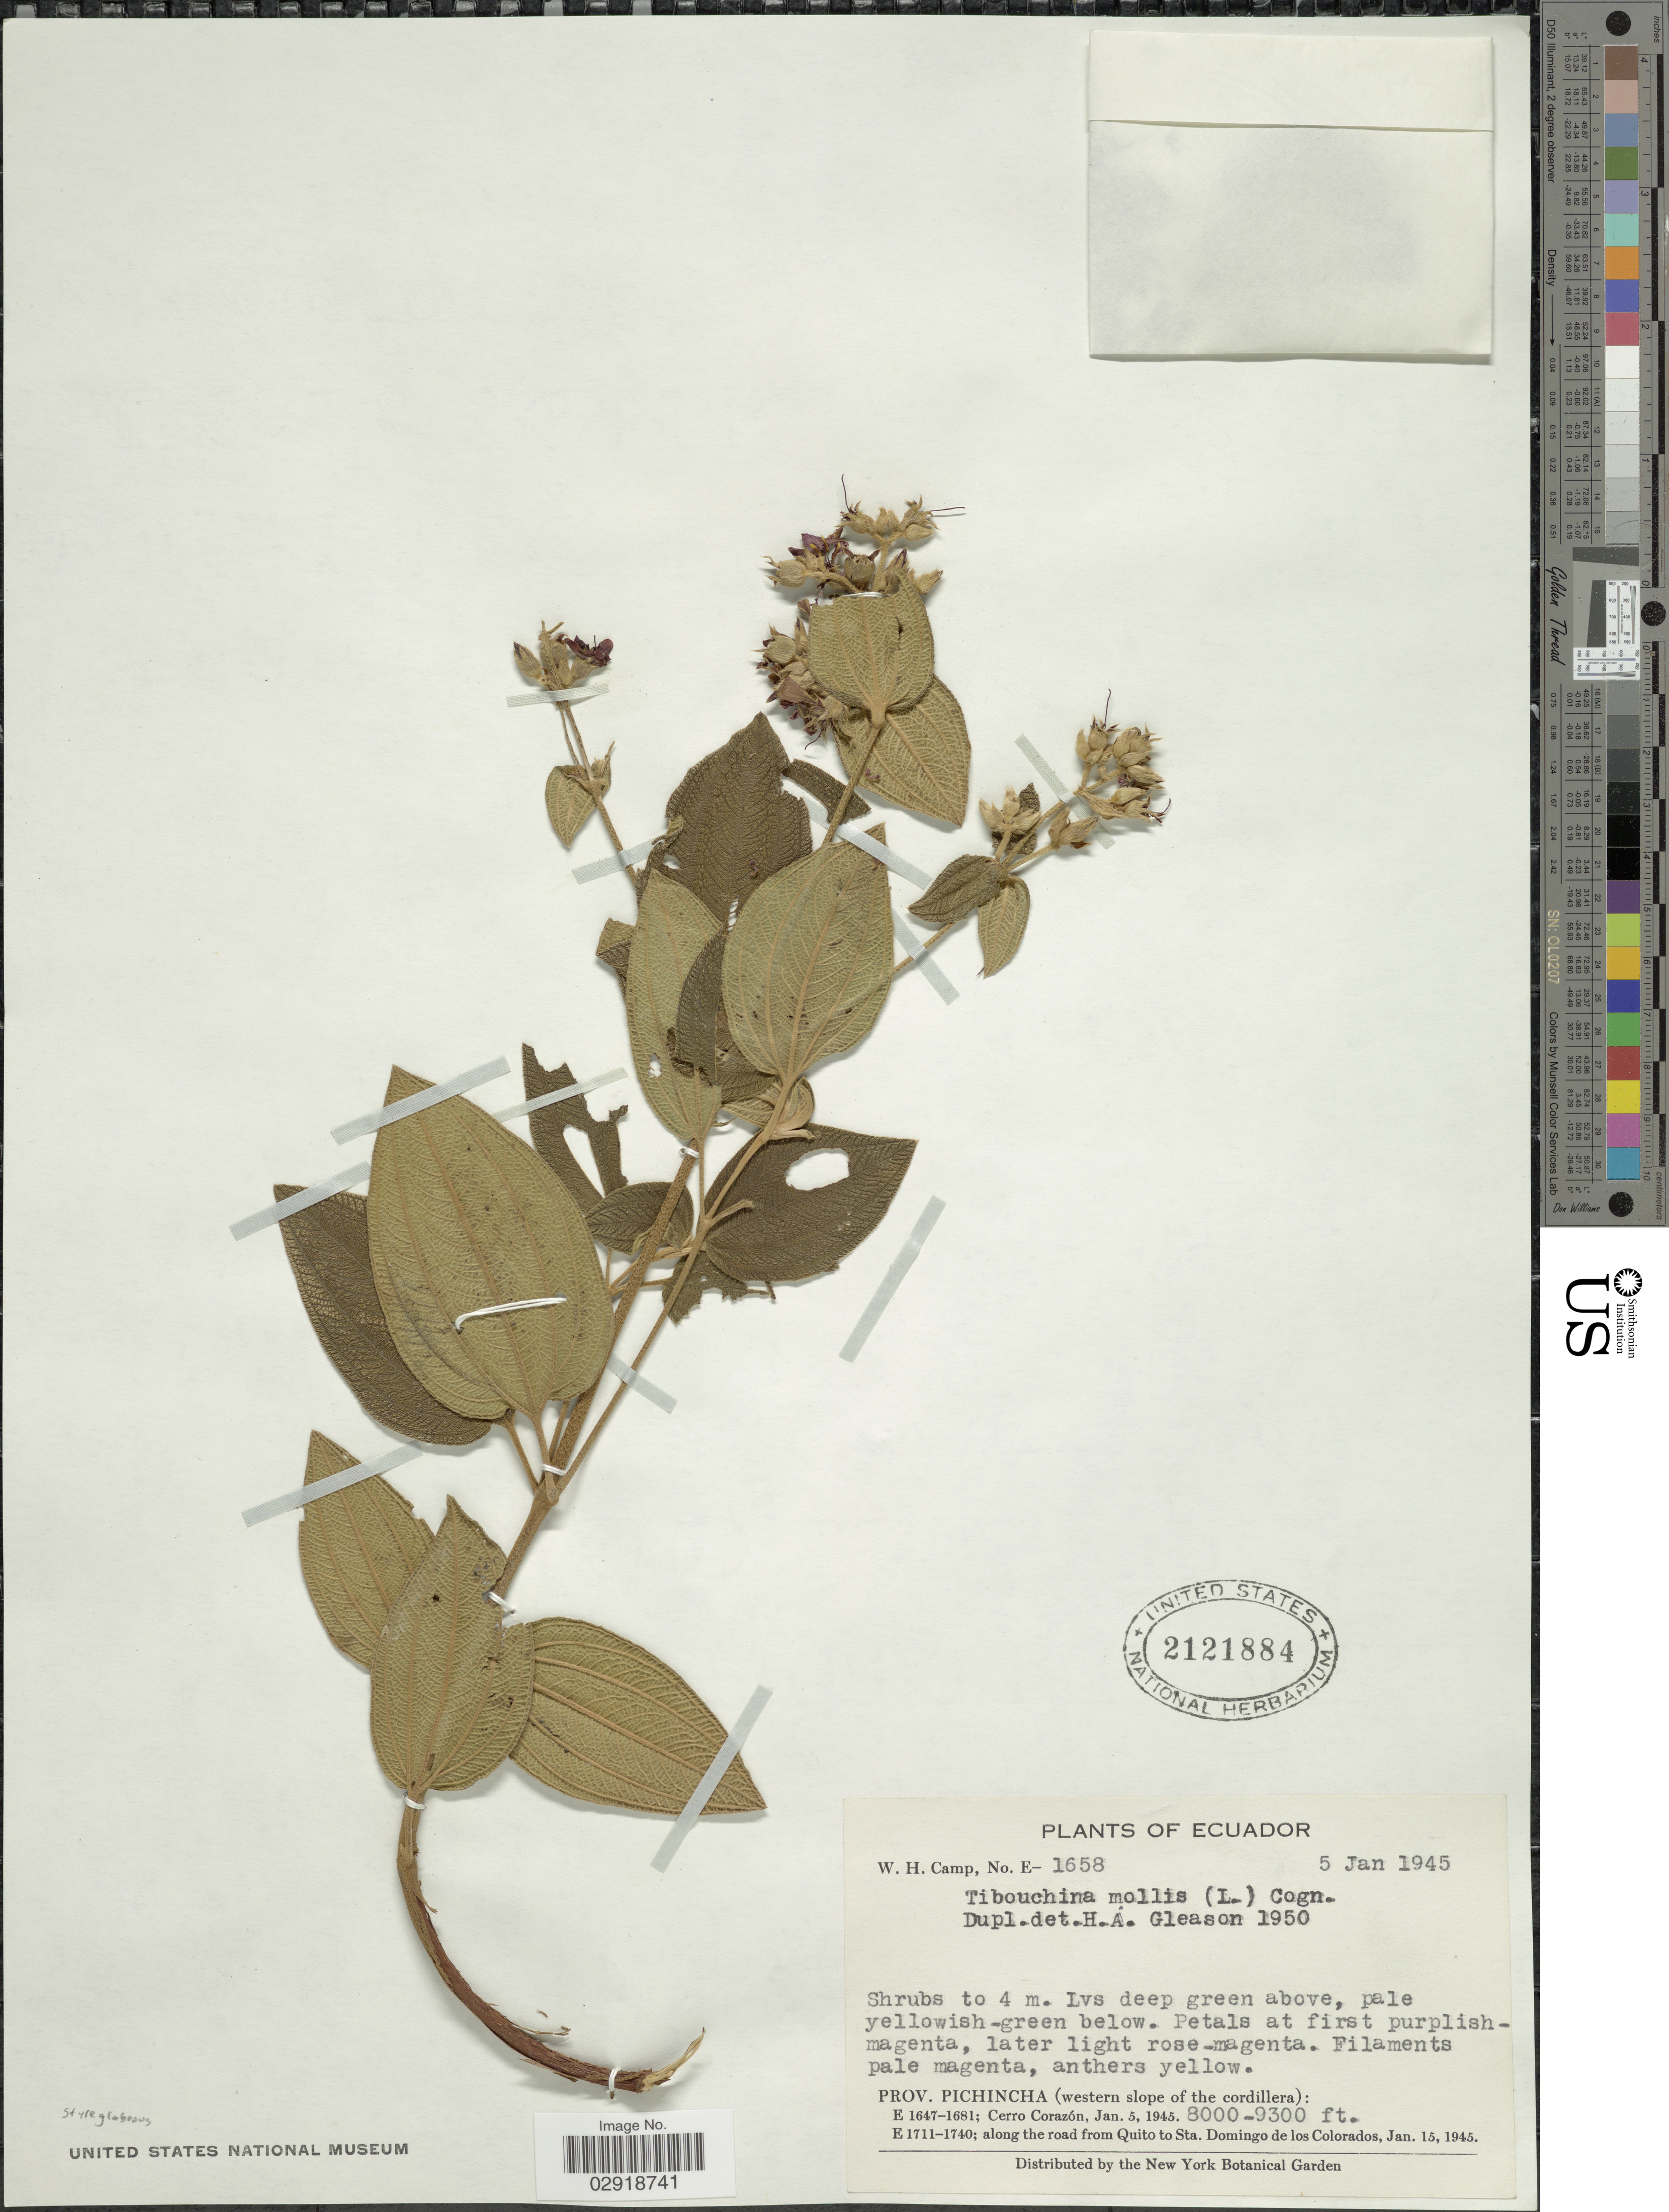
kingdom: Plantae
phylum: Tracheophyta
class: Magnoliopsida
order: Myrtales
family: Melastomataceae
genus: Chaetogastra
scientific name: Chaetogastra mollis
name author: (Bonpl.) DC.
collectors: W. H. Camp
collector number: E-1658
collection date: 1945-01-05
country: Ecuador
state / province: Pichincha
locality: (Western slope of the cordillera): E 1647-1681; Cerro Corazón.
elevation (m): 2438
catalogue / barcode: US 2121884